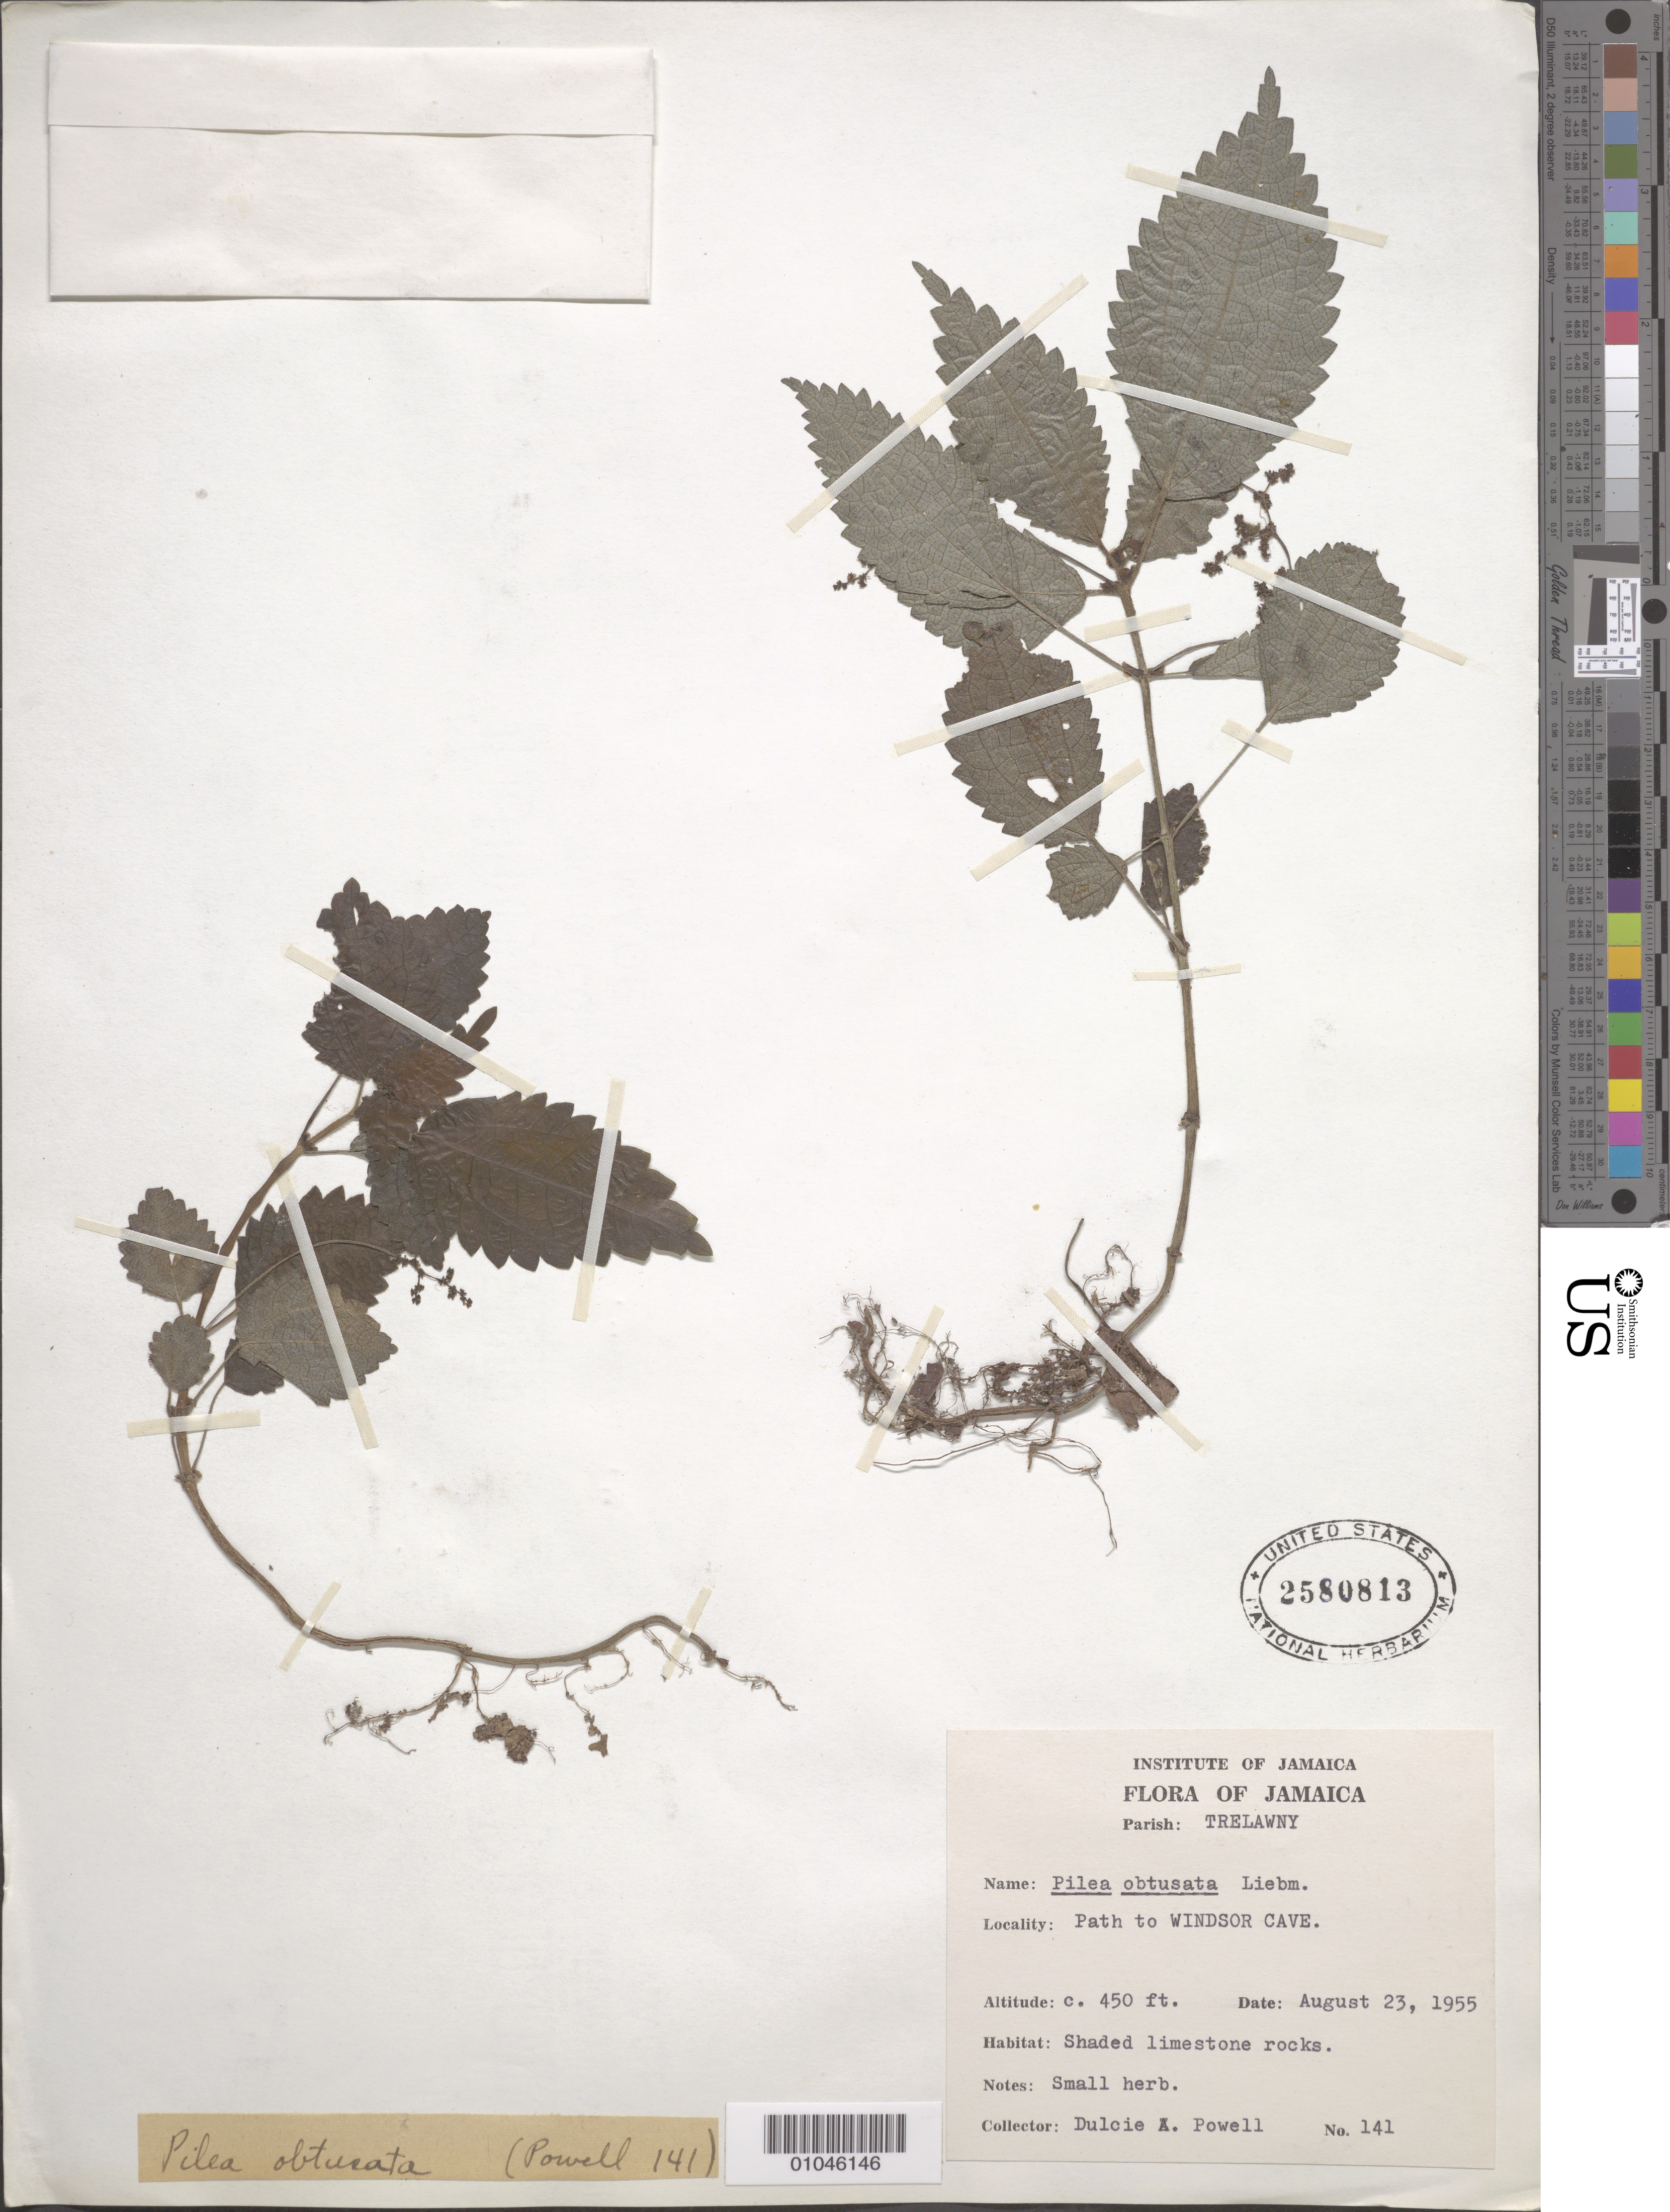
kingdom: Plantae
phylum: Tracheophyta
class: Magnoliopsida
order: Rosales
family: Urticaceae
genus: Pilea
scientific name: Pilea obtusata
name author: Liebm.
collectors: D. A. Powell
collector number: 141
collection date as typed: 23 Aug 1955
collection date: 1955-08-23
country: Jamaica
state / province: Trelawny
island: Jamaica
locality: Path to Windsor Cave. Shaded limestone rocks. Small Herb.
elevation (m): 137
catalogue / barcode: US 2580813